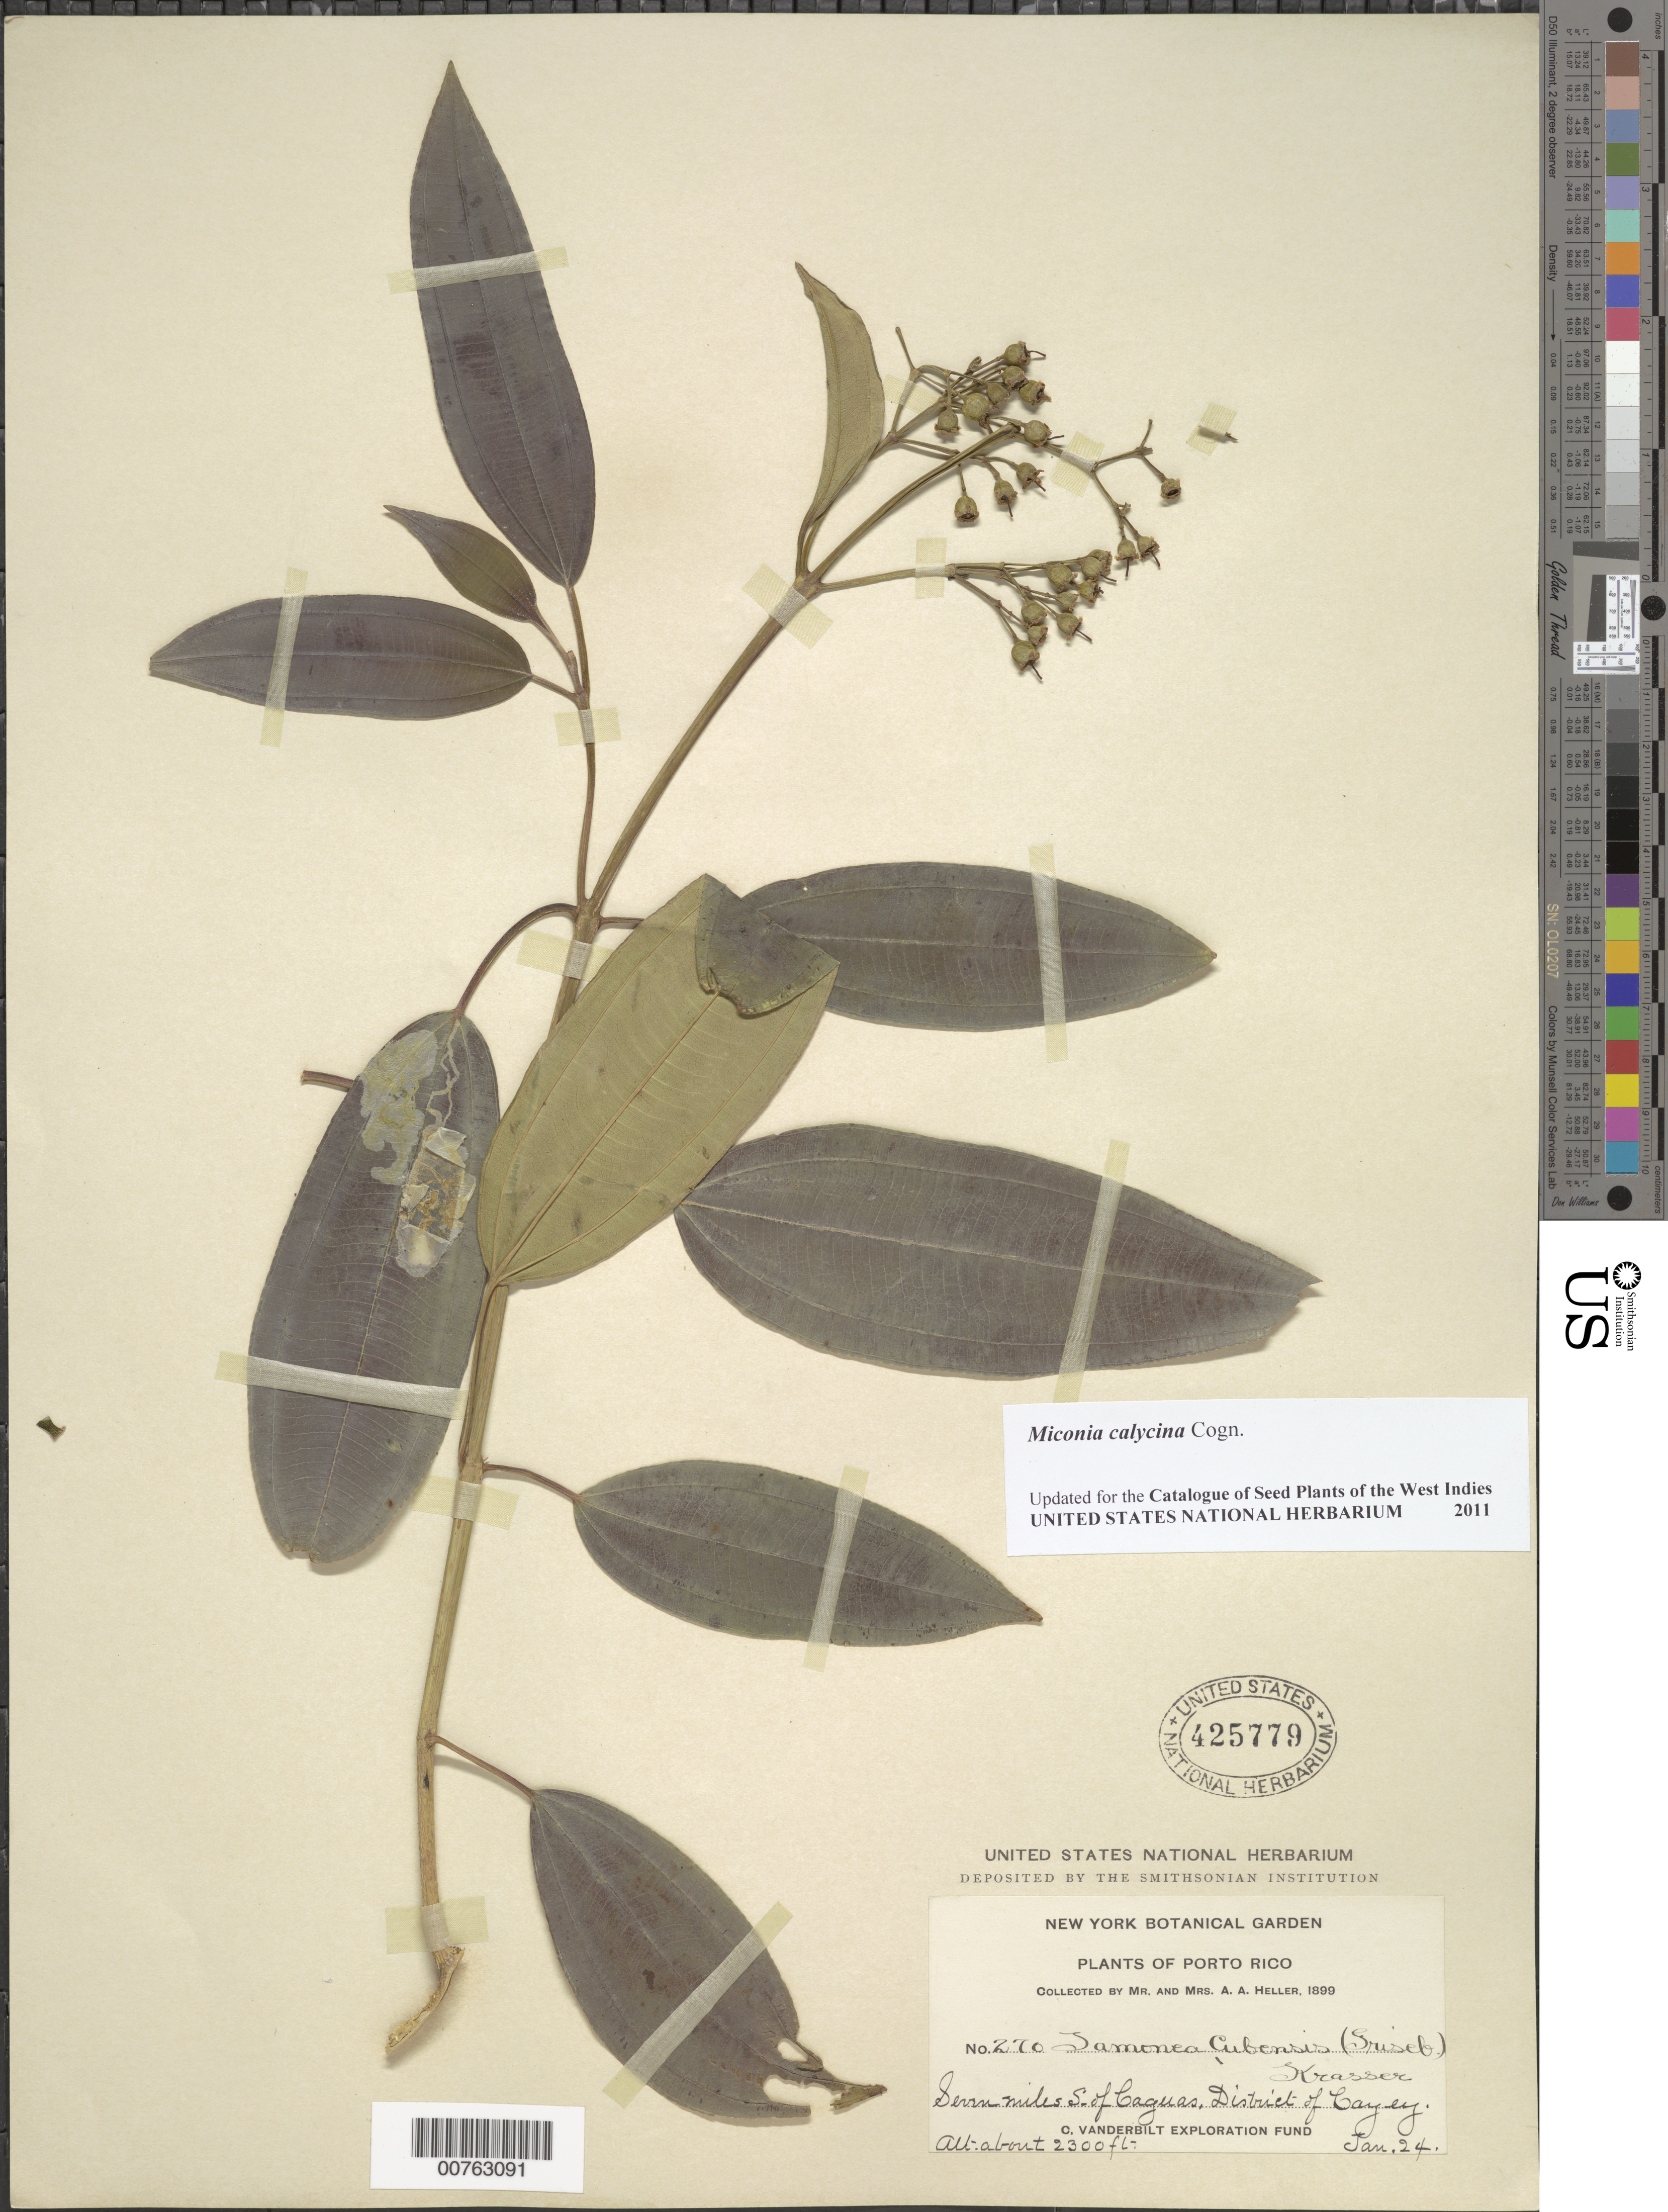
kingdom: Plantae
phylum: Tracheophyta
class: Magnoliopsida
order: Myrtales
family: Melastomataceae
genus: Miconia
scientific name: Miconia cubensis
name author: (C. Wright ex Griseb.) C. Wright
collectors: A. A. Heller & E. G. Heller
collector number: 270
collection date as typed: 24 Jan 1899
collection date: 1899-01-24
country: Puerto Rico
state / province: Caguas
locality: Seven mi S of Caguas. District of Cayey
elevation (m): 701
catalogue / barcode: US 425779